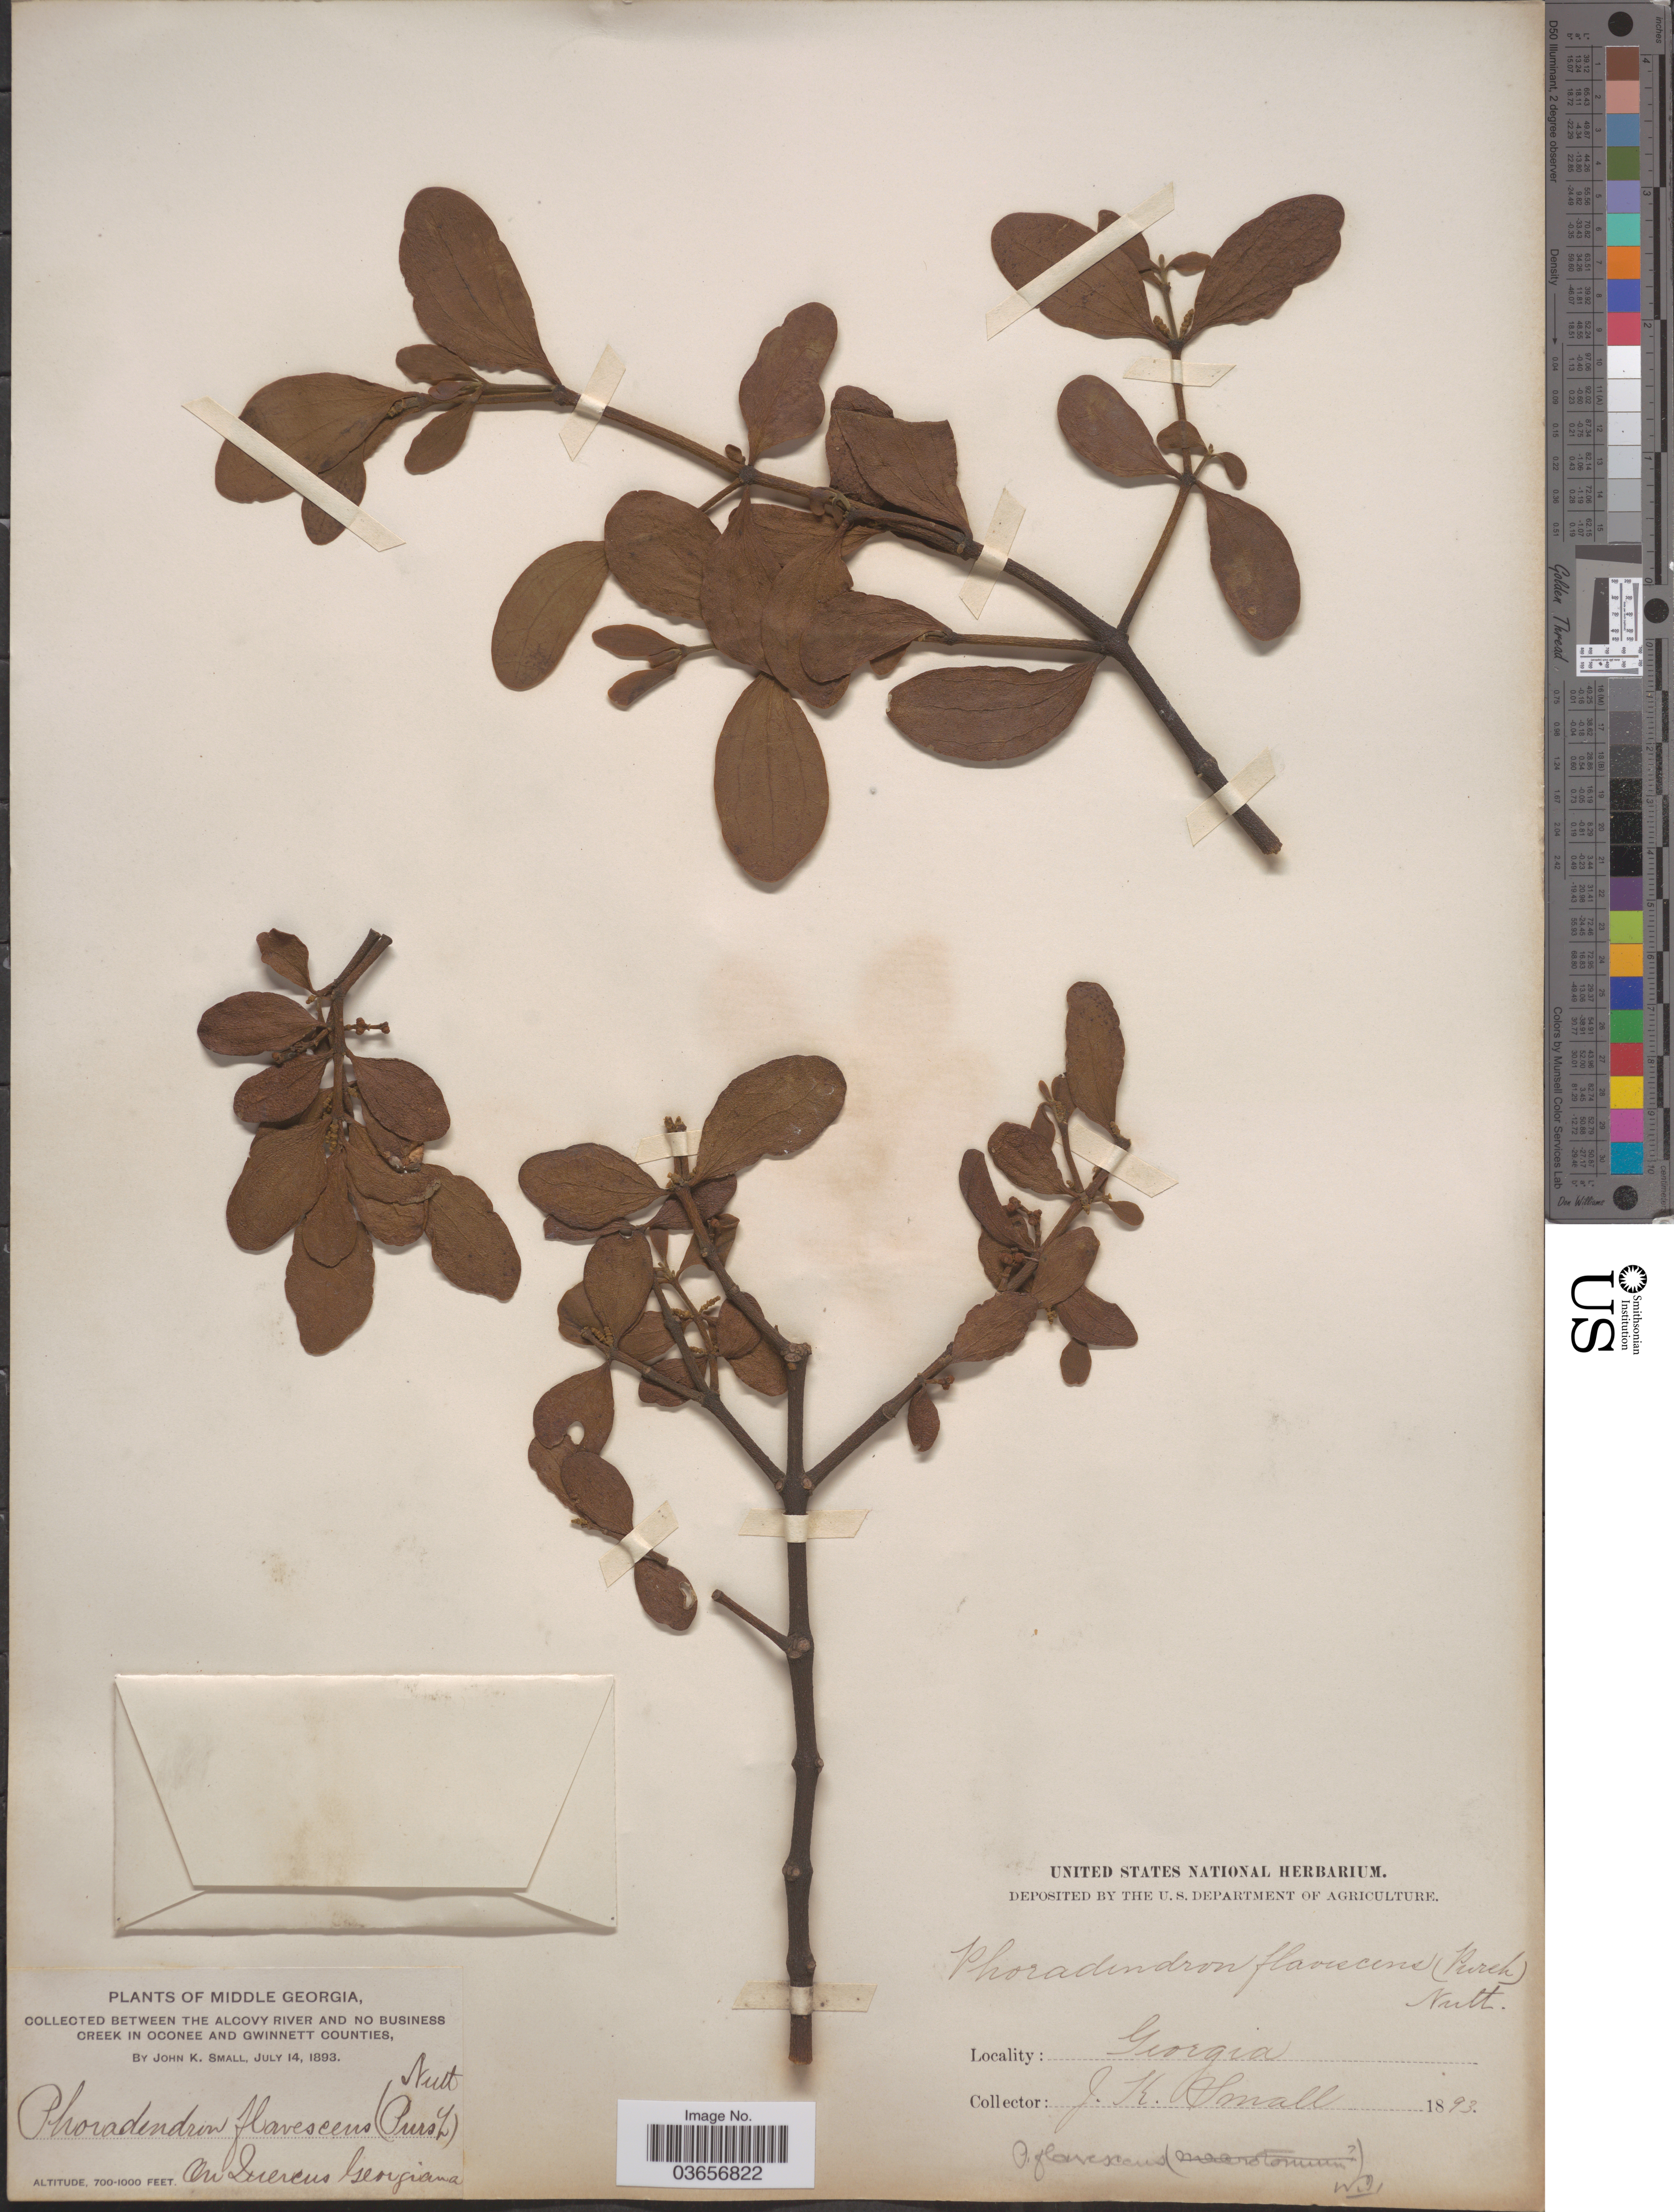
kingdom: Plantae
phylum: Tracheophyta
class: Magnoliopsida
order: Santalales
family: Viscaceae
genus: Phoradendron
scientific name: Phoradendron flavescens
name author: Nutt.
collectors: J. K. Small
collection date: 1893-07-14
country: United States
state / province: Georgia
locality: Middle Georgia. Between the Alcovy River and No Business Creek in Oconee and Gwinnett Counties.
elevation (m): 213